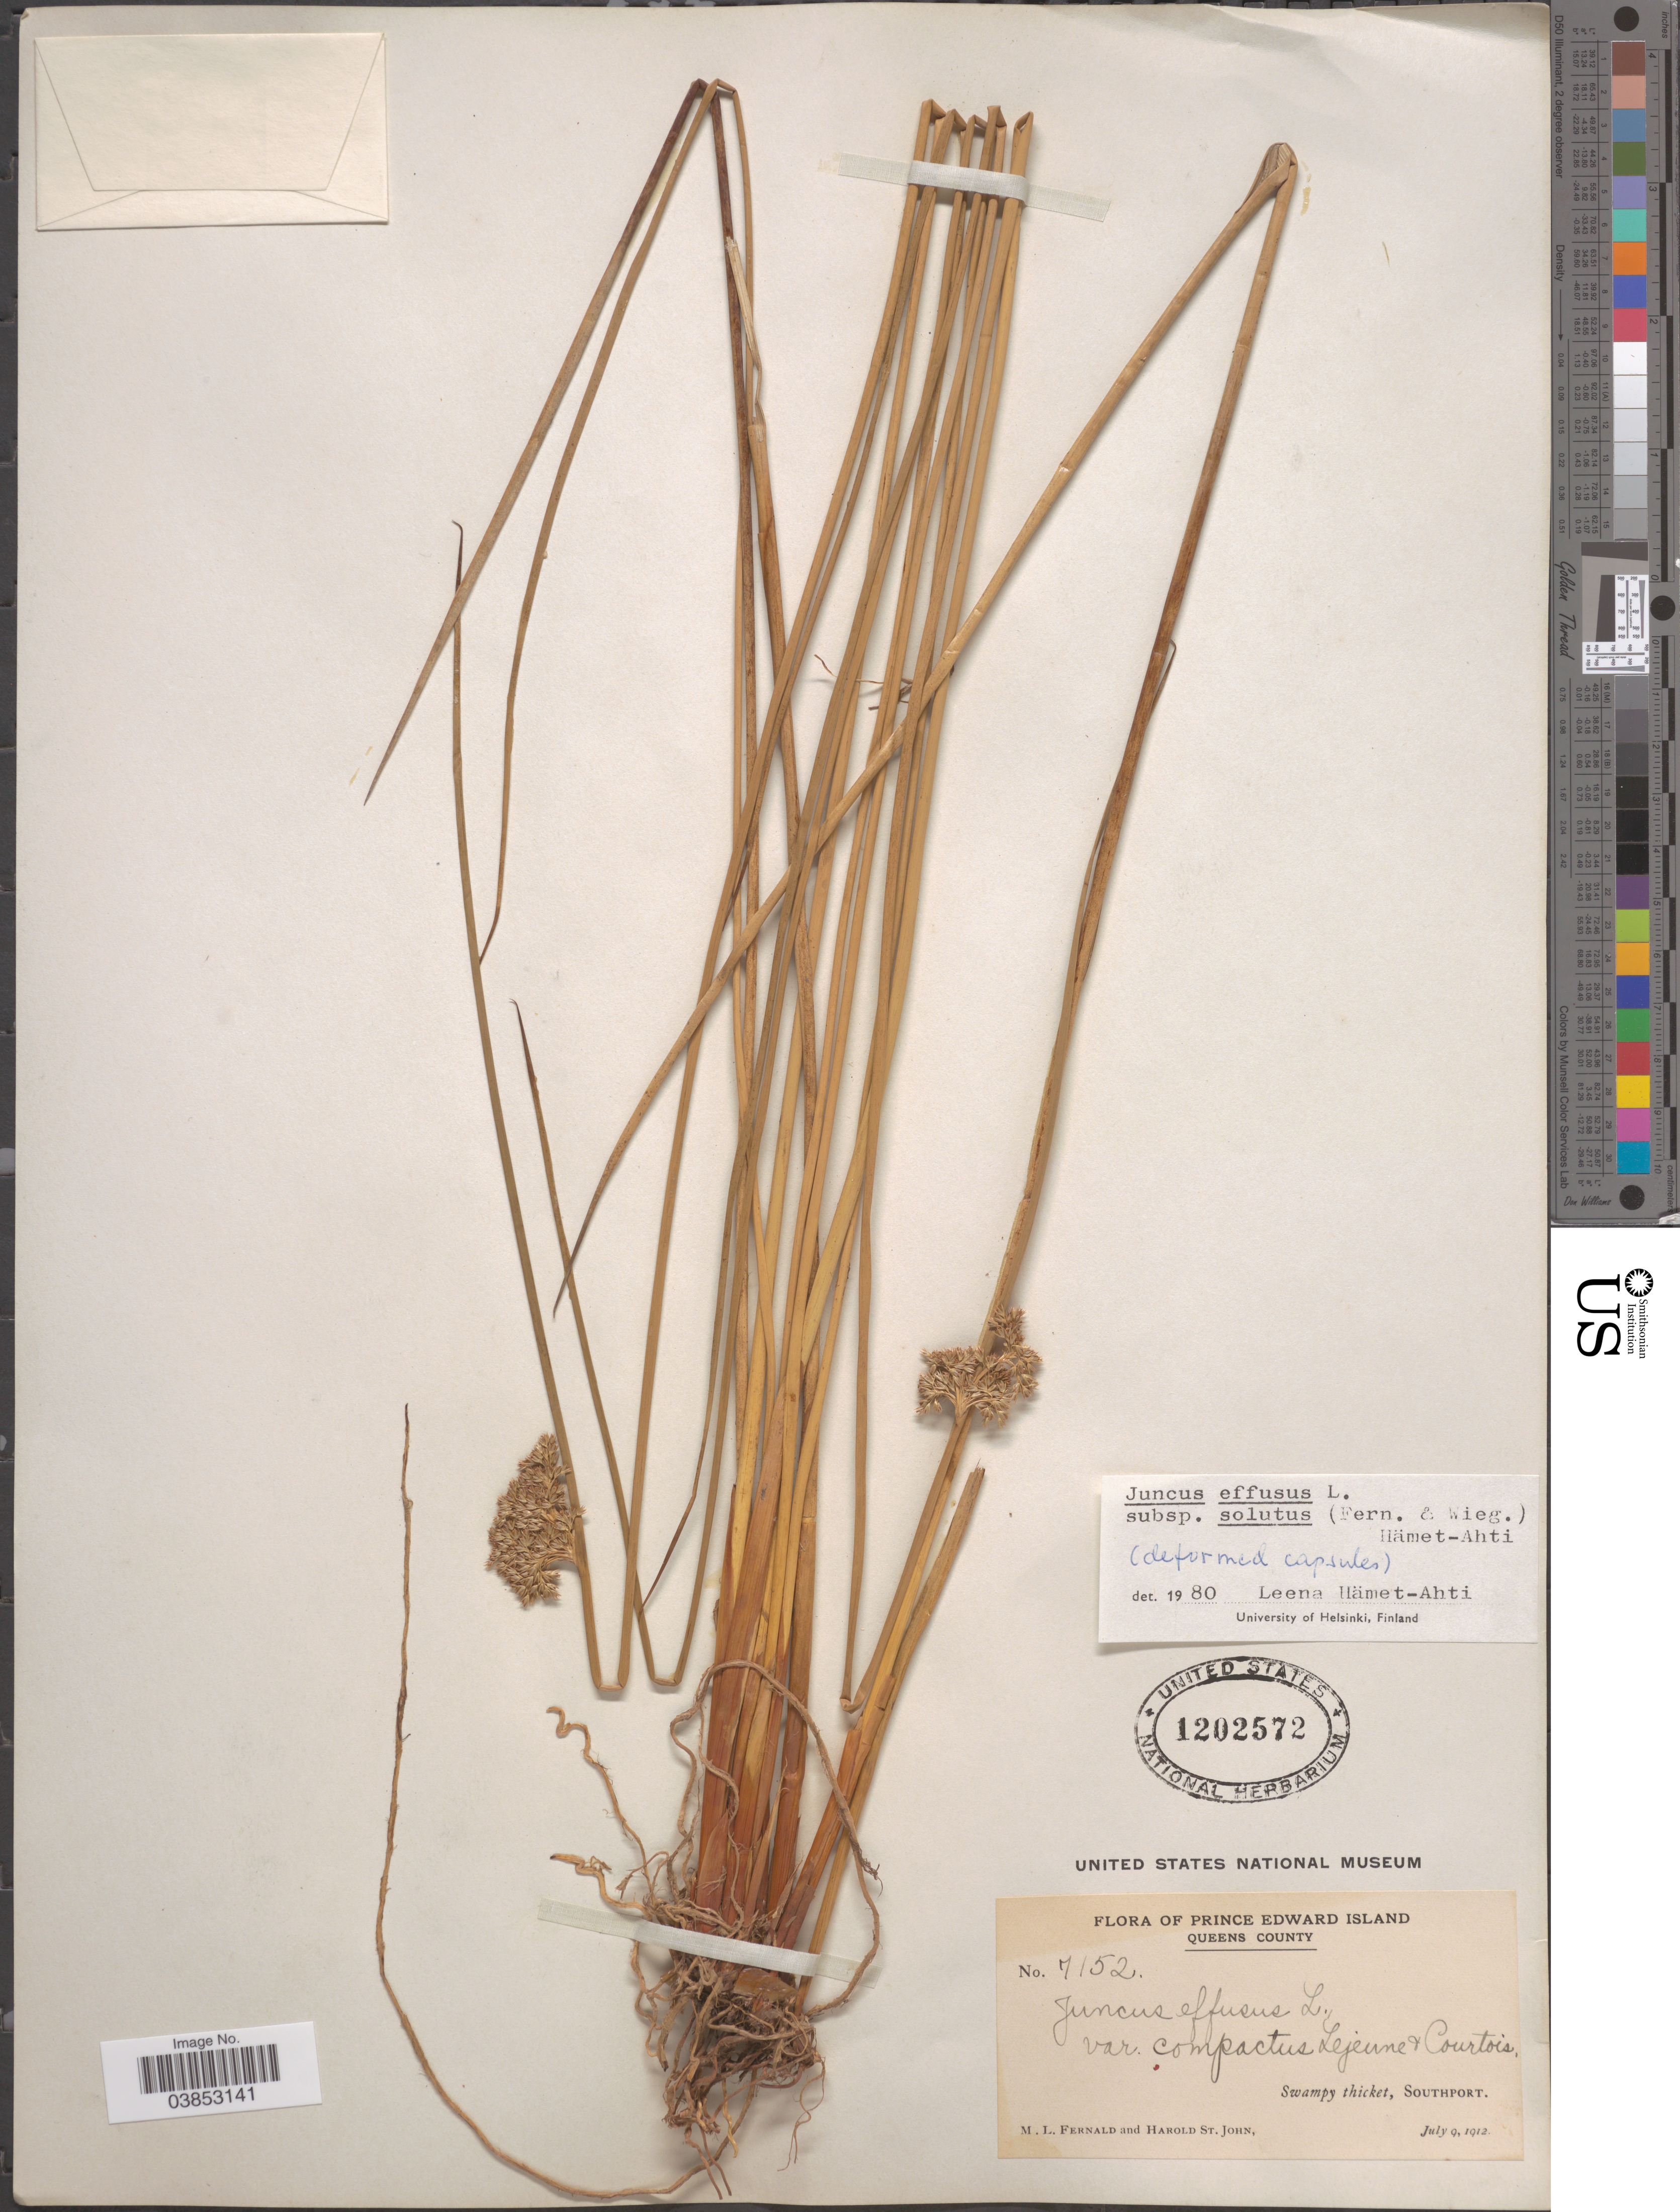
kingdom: Plantae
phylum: Tracheophyta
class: Liliopsida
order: Poales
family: Juncaceae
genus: Juncus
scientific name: Juncus effusus var. solutus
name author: Fernald & Wiegand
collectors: M. L. Fernald & H. St. John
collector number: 7152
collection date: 1912-07-09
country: Canada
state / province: Prince Edward Island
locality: Queens County. Swampy thicket, Southport.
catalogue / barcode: US 1202572